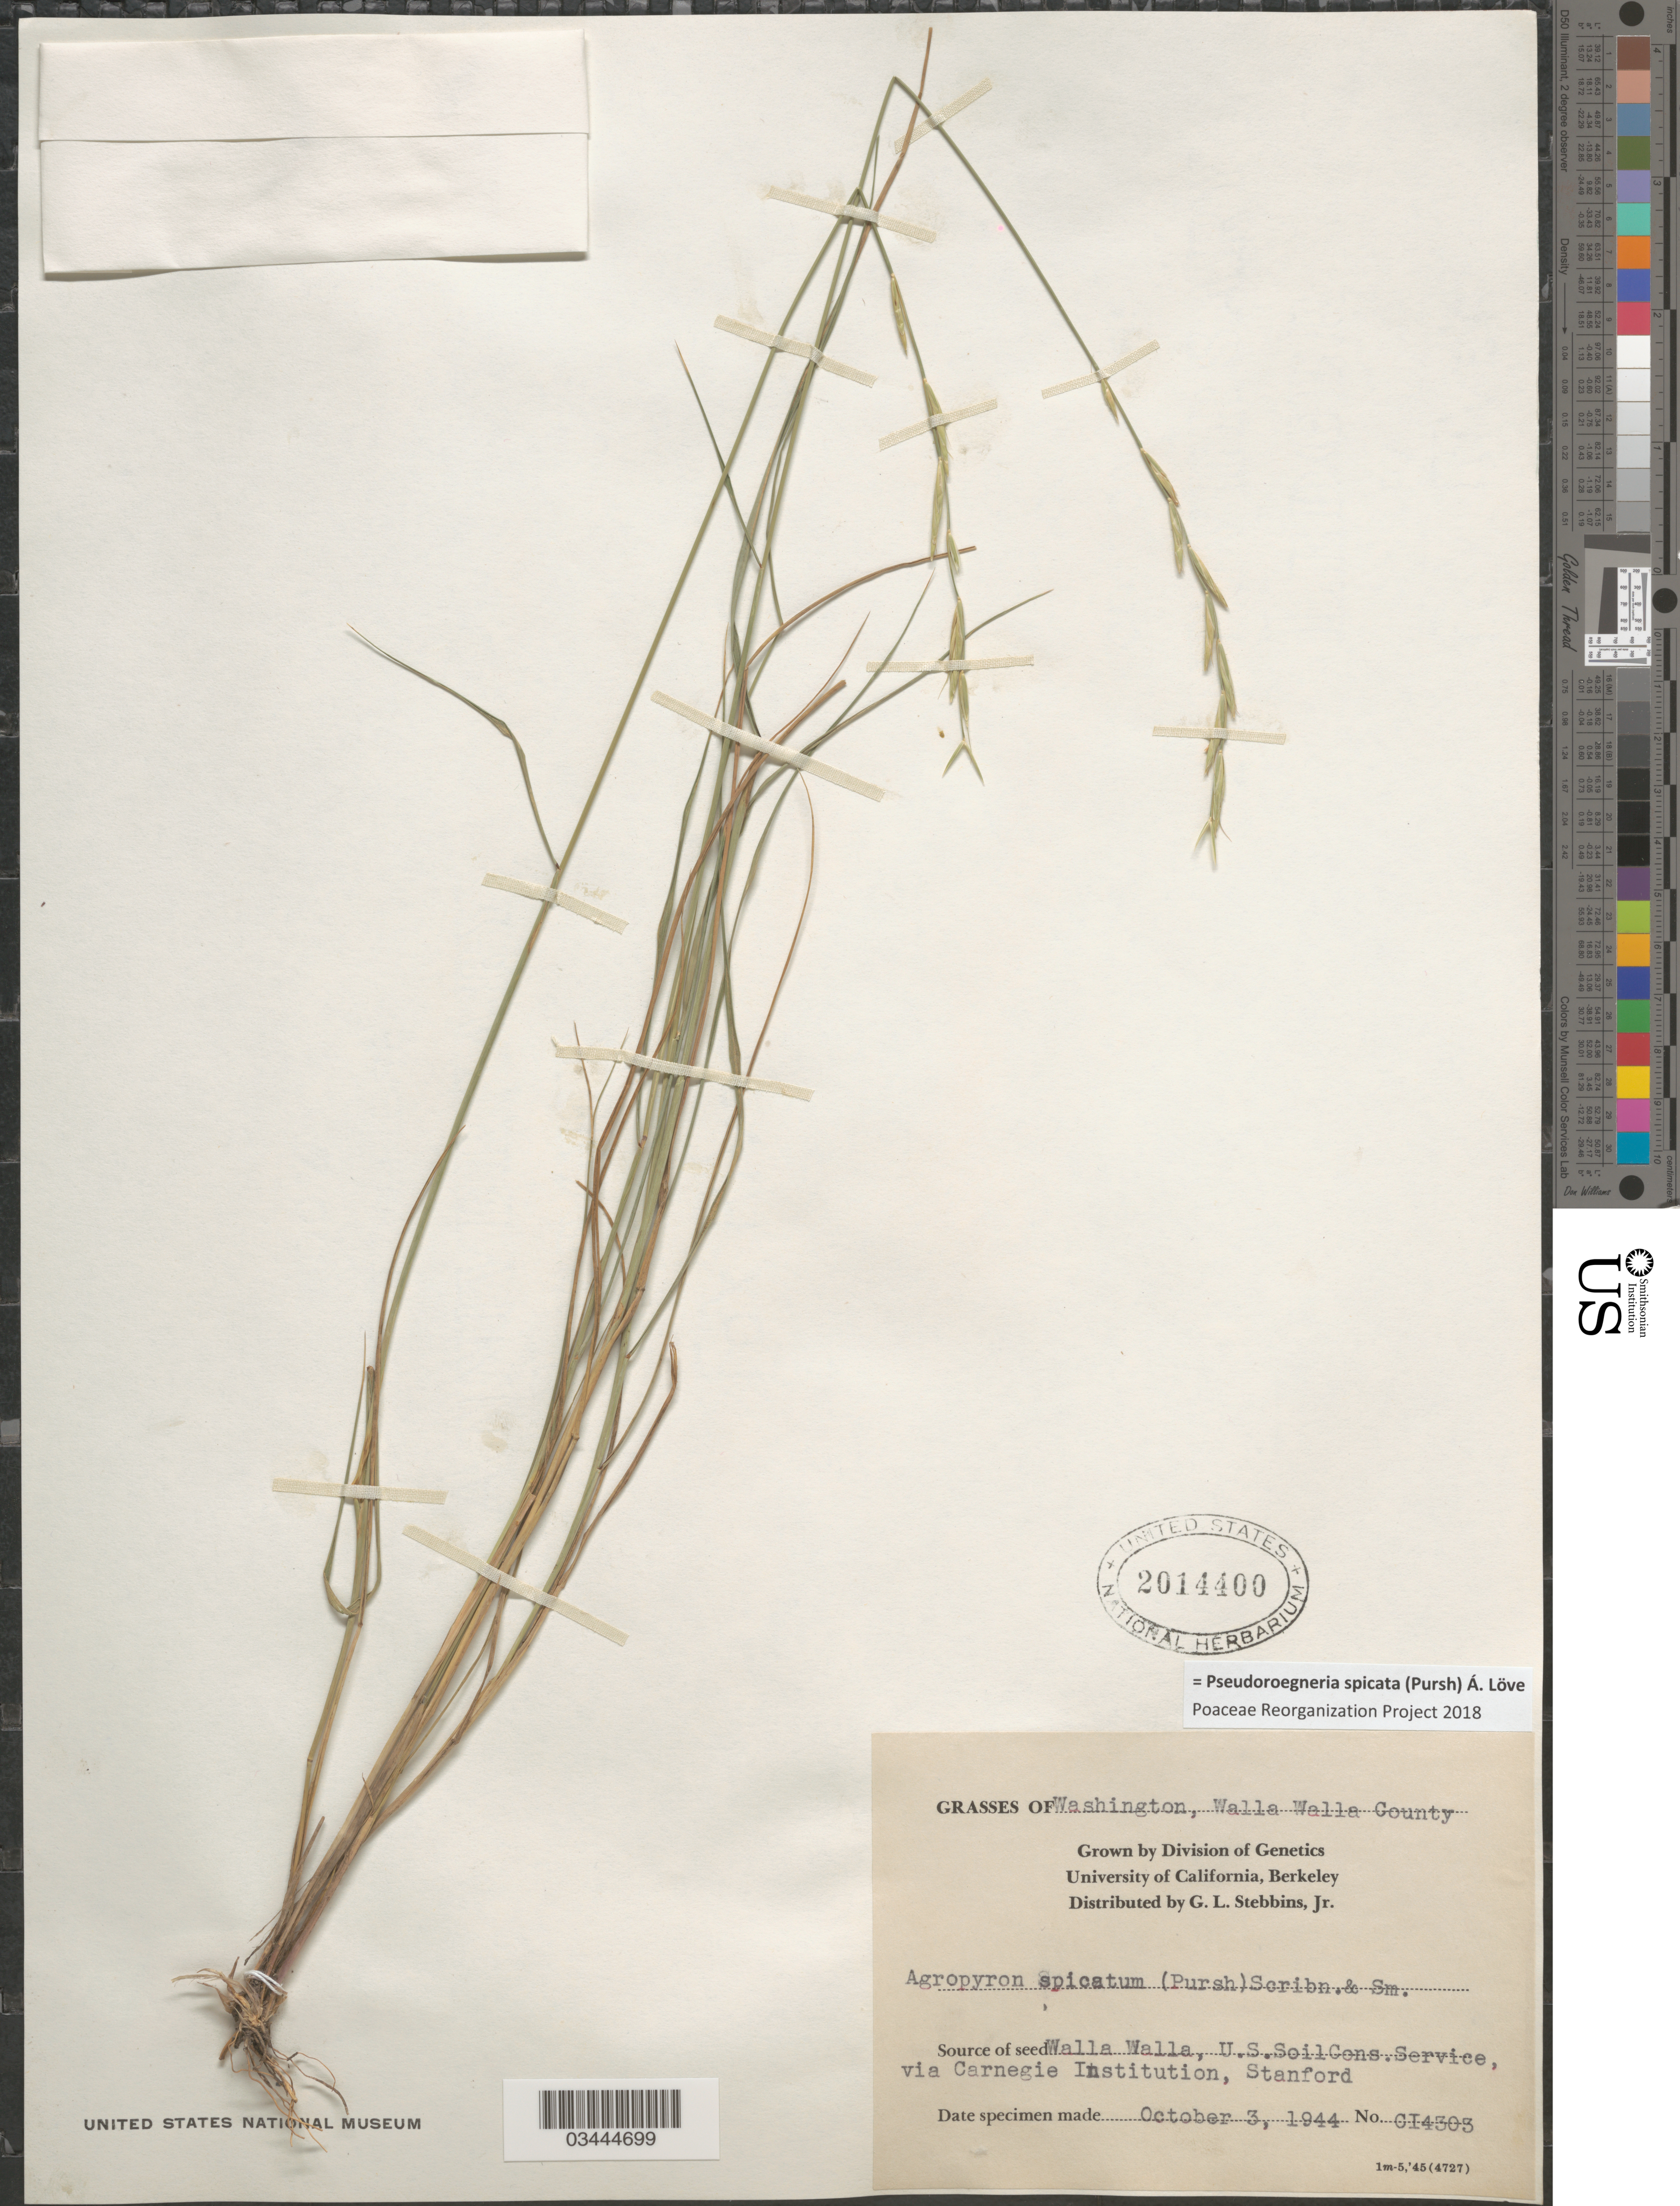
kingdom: Plantae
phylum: Tracheophyta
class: Liliopsida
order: Poales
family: Poaceae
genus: Pseudoroegneria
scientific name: Pseudoroegneria spicata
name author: (Pursh) Á. Löve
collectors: G. L. Stebbins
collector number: C14303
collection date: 1944-10-03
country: United States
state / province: California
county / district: Alameda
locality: Grown by Division of Genetics. University of California, Berkeley.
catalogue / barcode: US 2014400